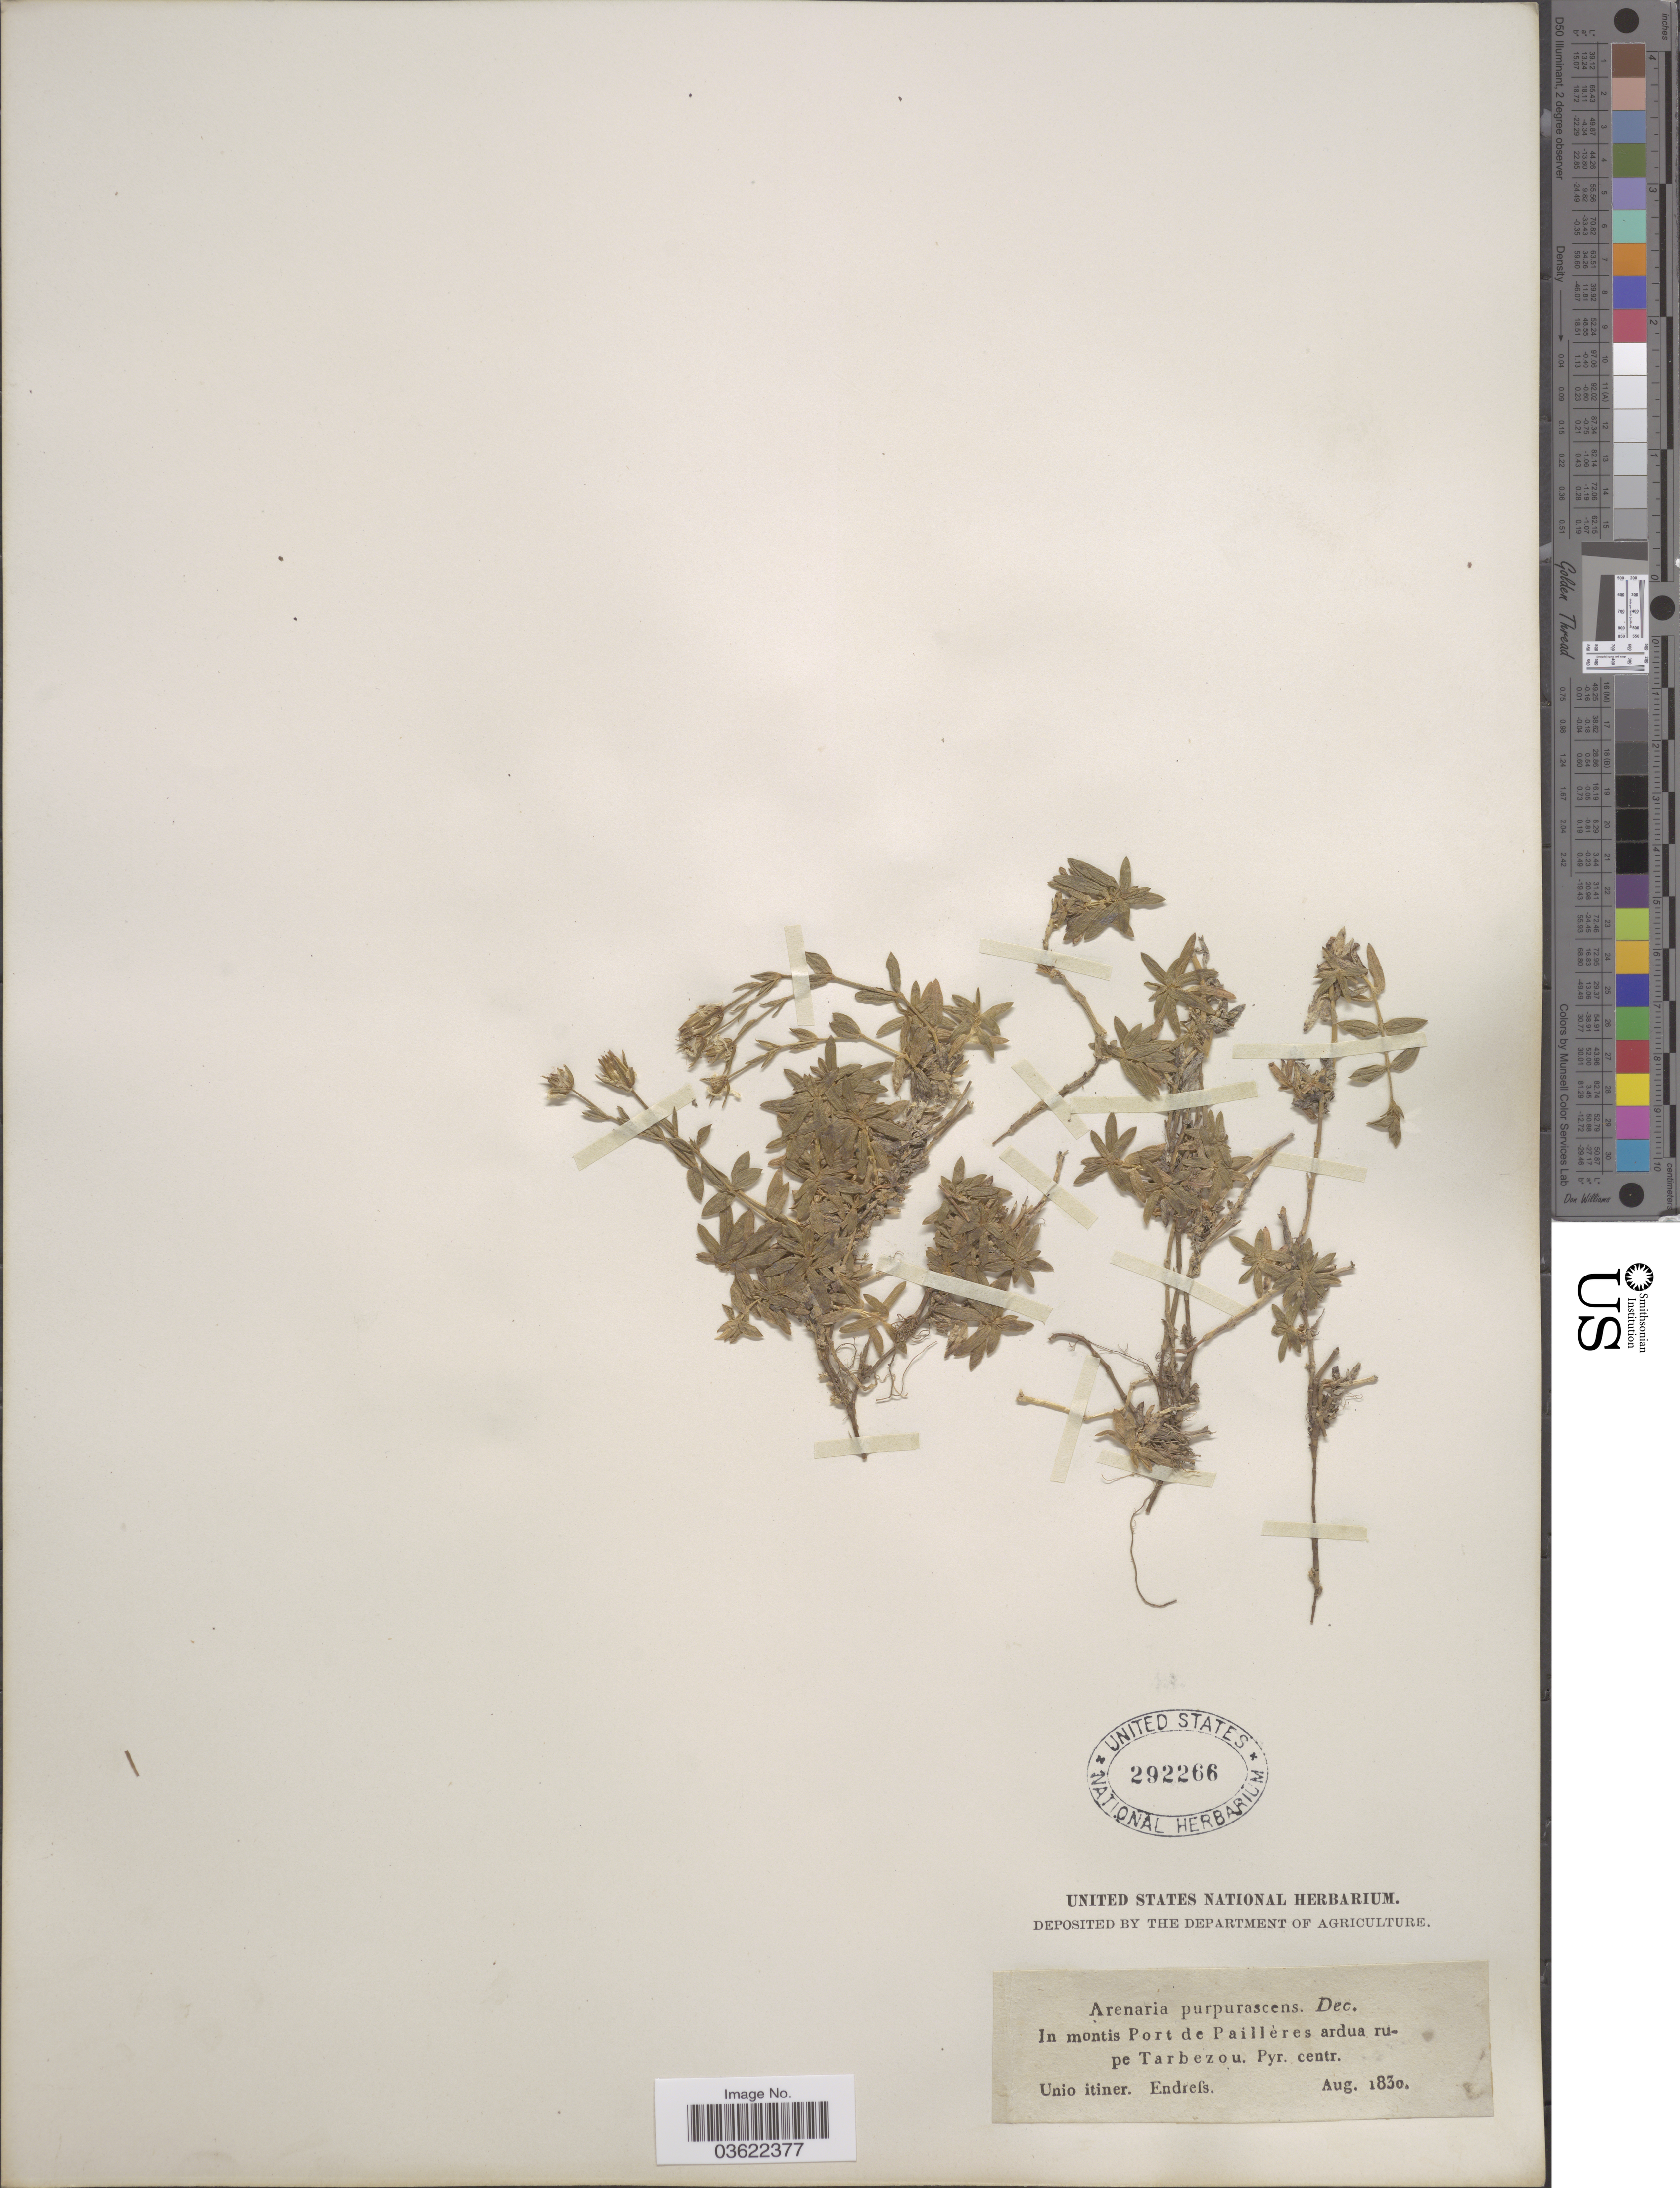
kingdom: Plantae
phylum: Tracheophyta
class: Magnoliopsida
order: Caryophyllales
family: Caryophyllaceae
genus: Arenaria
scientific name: Arenaria purpurascens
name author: Ramond ex DC.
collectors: Endrefs, --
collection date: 1830-08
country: France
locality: In montis Port de Paillères ardua rupe Tarbezou. Pyr. centr.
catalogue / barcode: US 292266